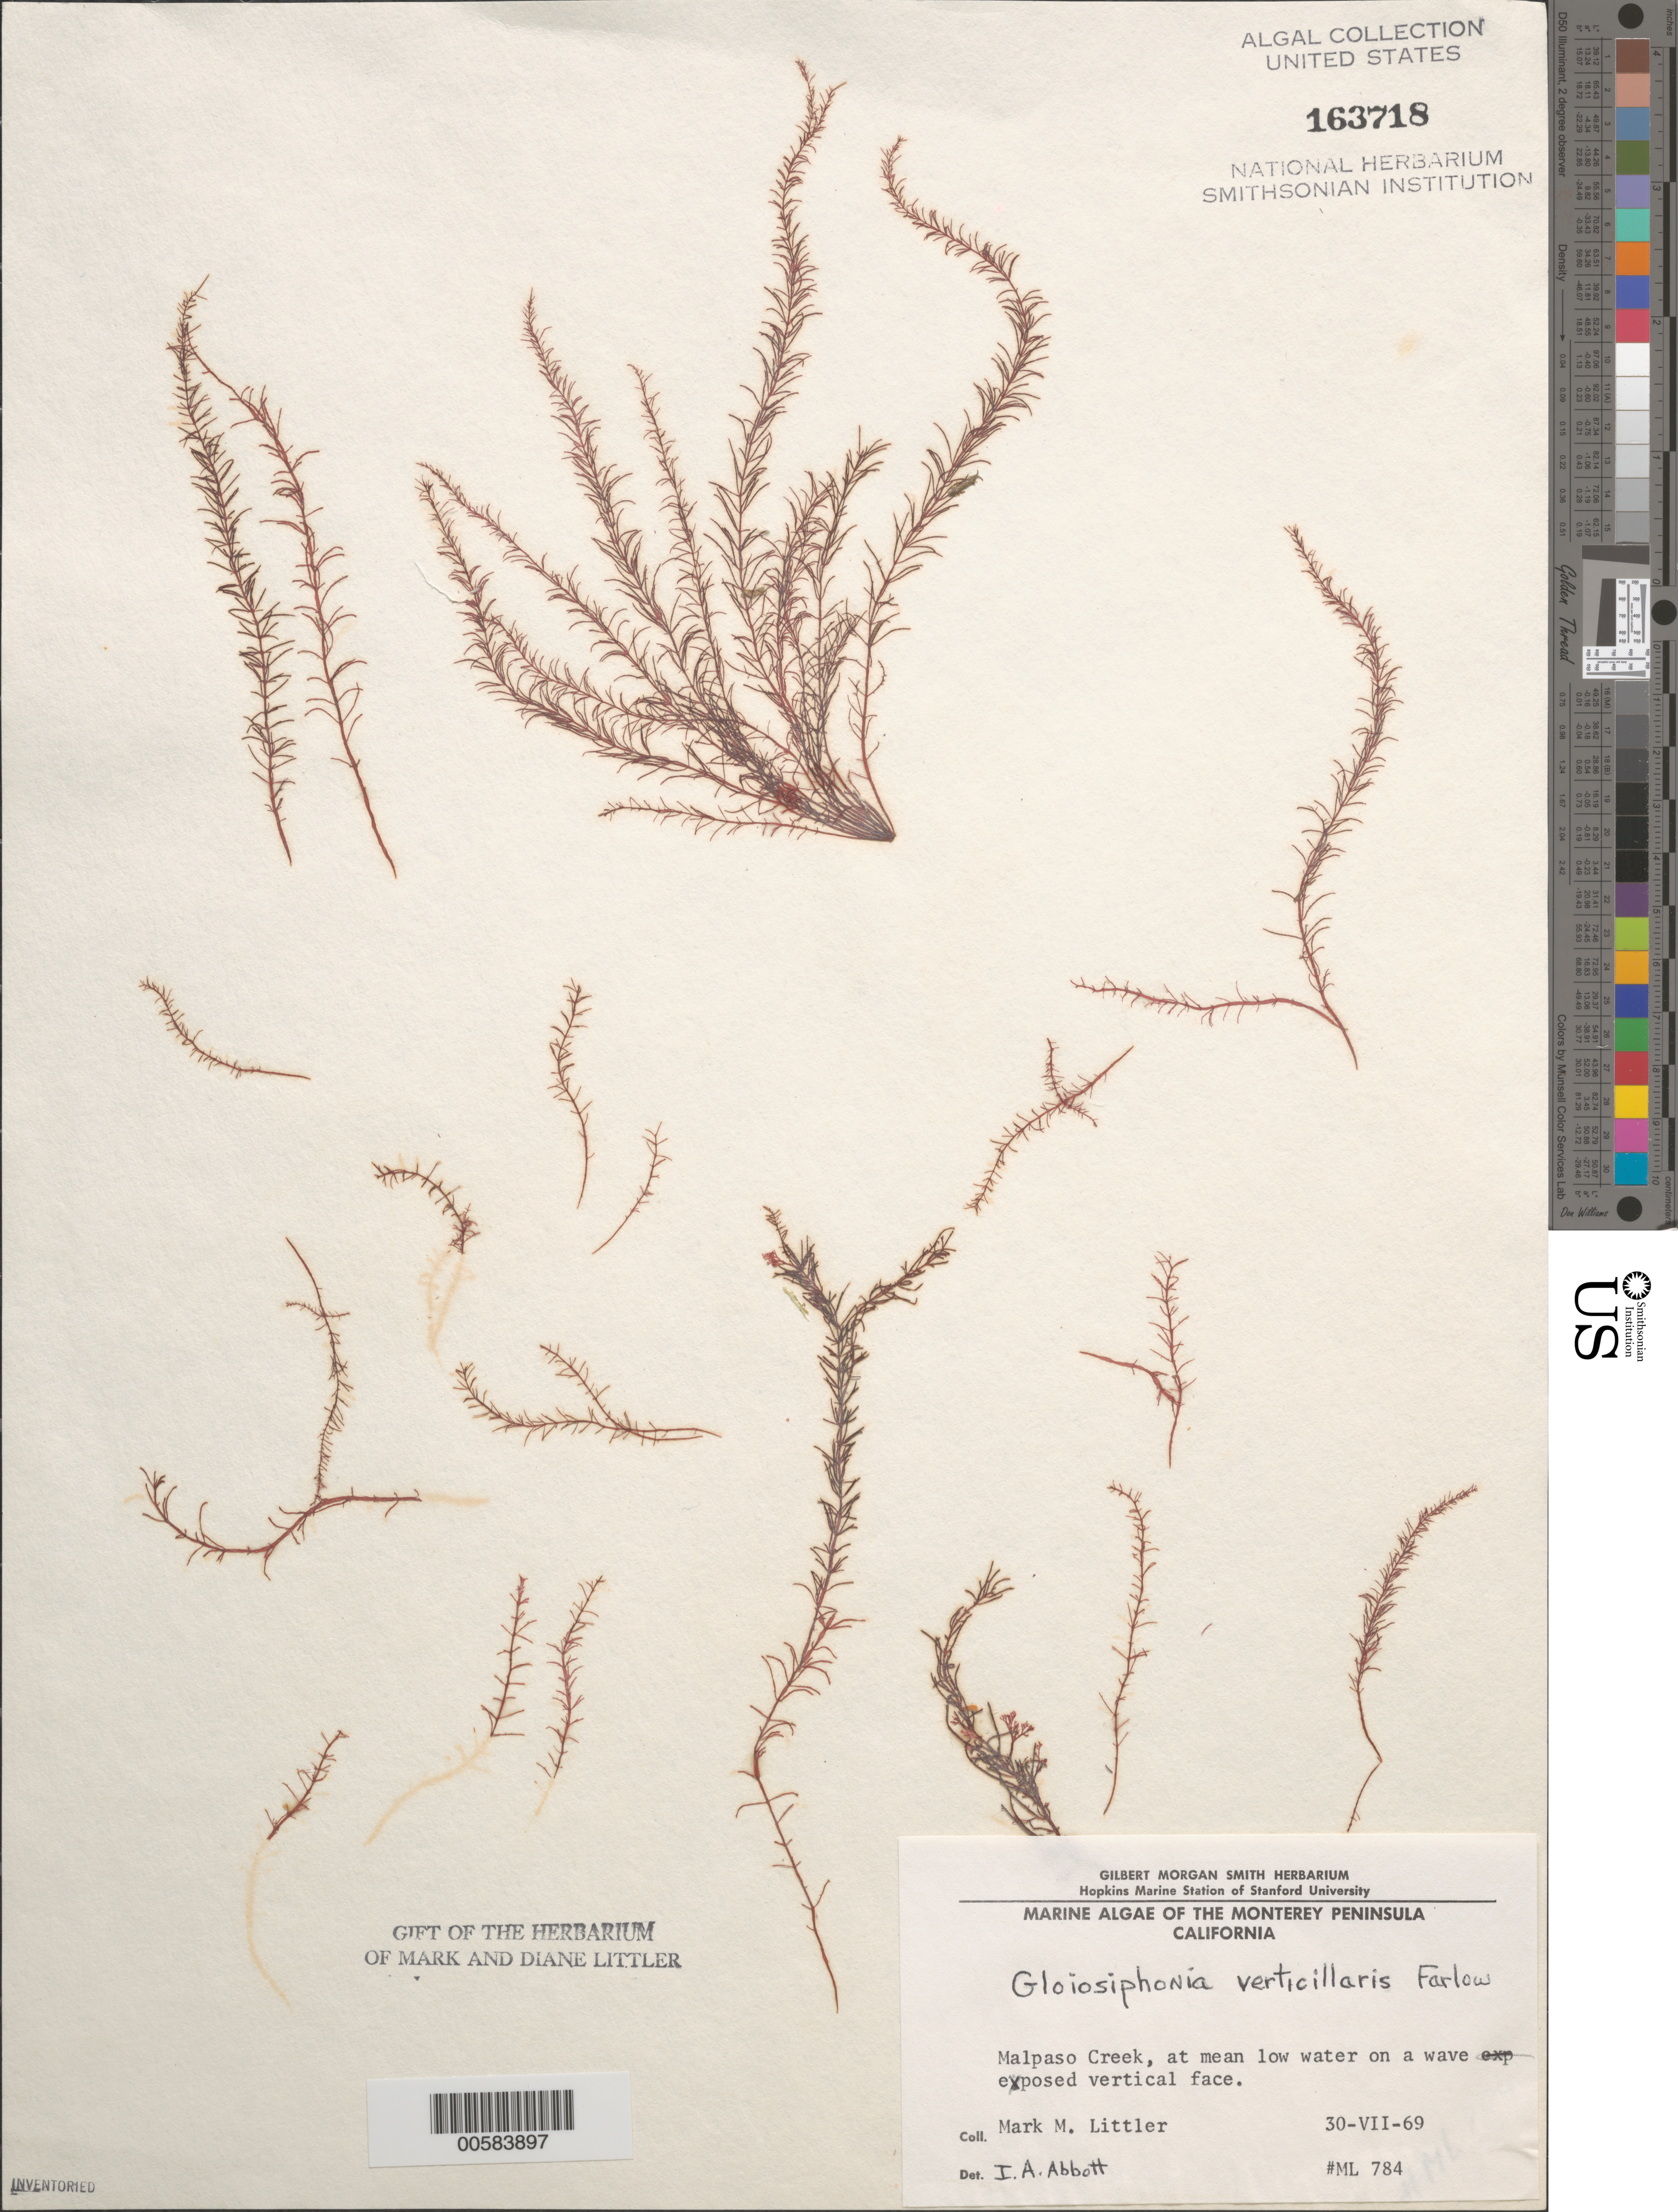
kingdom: Plantae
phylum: Rhodophyta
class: Florideophyceae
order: Gigartinales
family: Gloiosiphoniaceae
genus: Gloiosiphonia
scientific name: Gloiosiphonia verticillaris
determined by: Abbott, Isabella A.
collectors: M. M. Littler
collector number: ML 784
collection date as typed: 30 Jul 1969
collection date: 1969-07-30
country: United States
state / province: California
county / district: Monterey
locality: Malpaso Creek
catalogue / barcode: US 163718